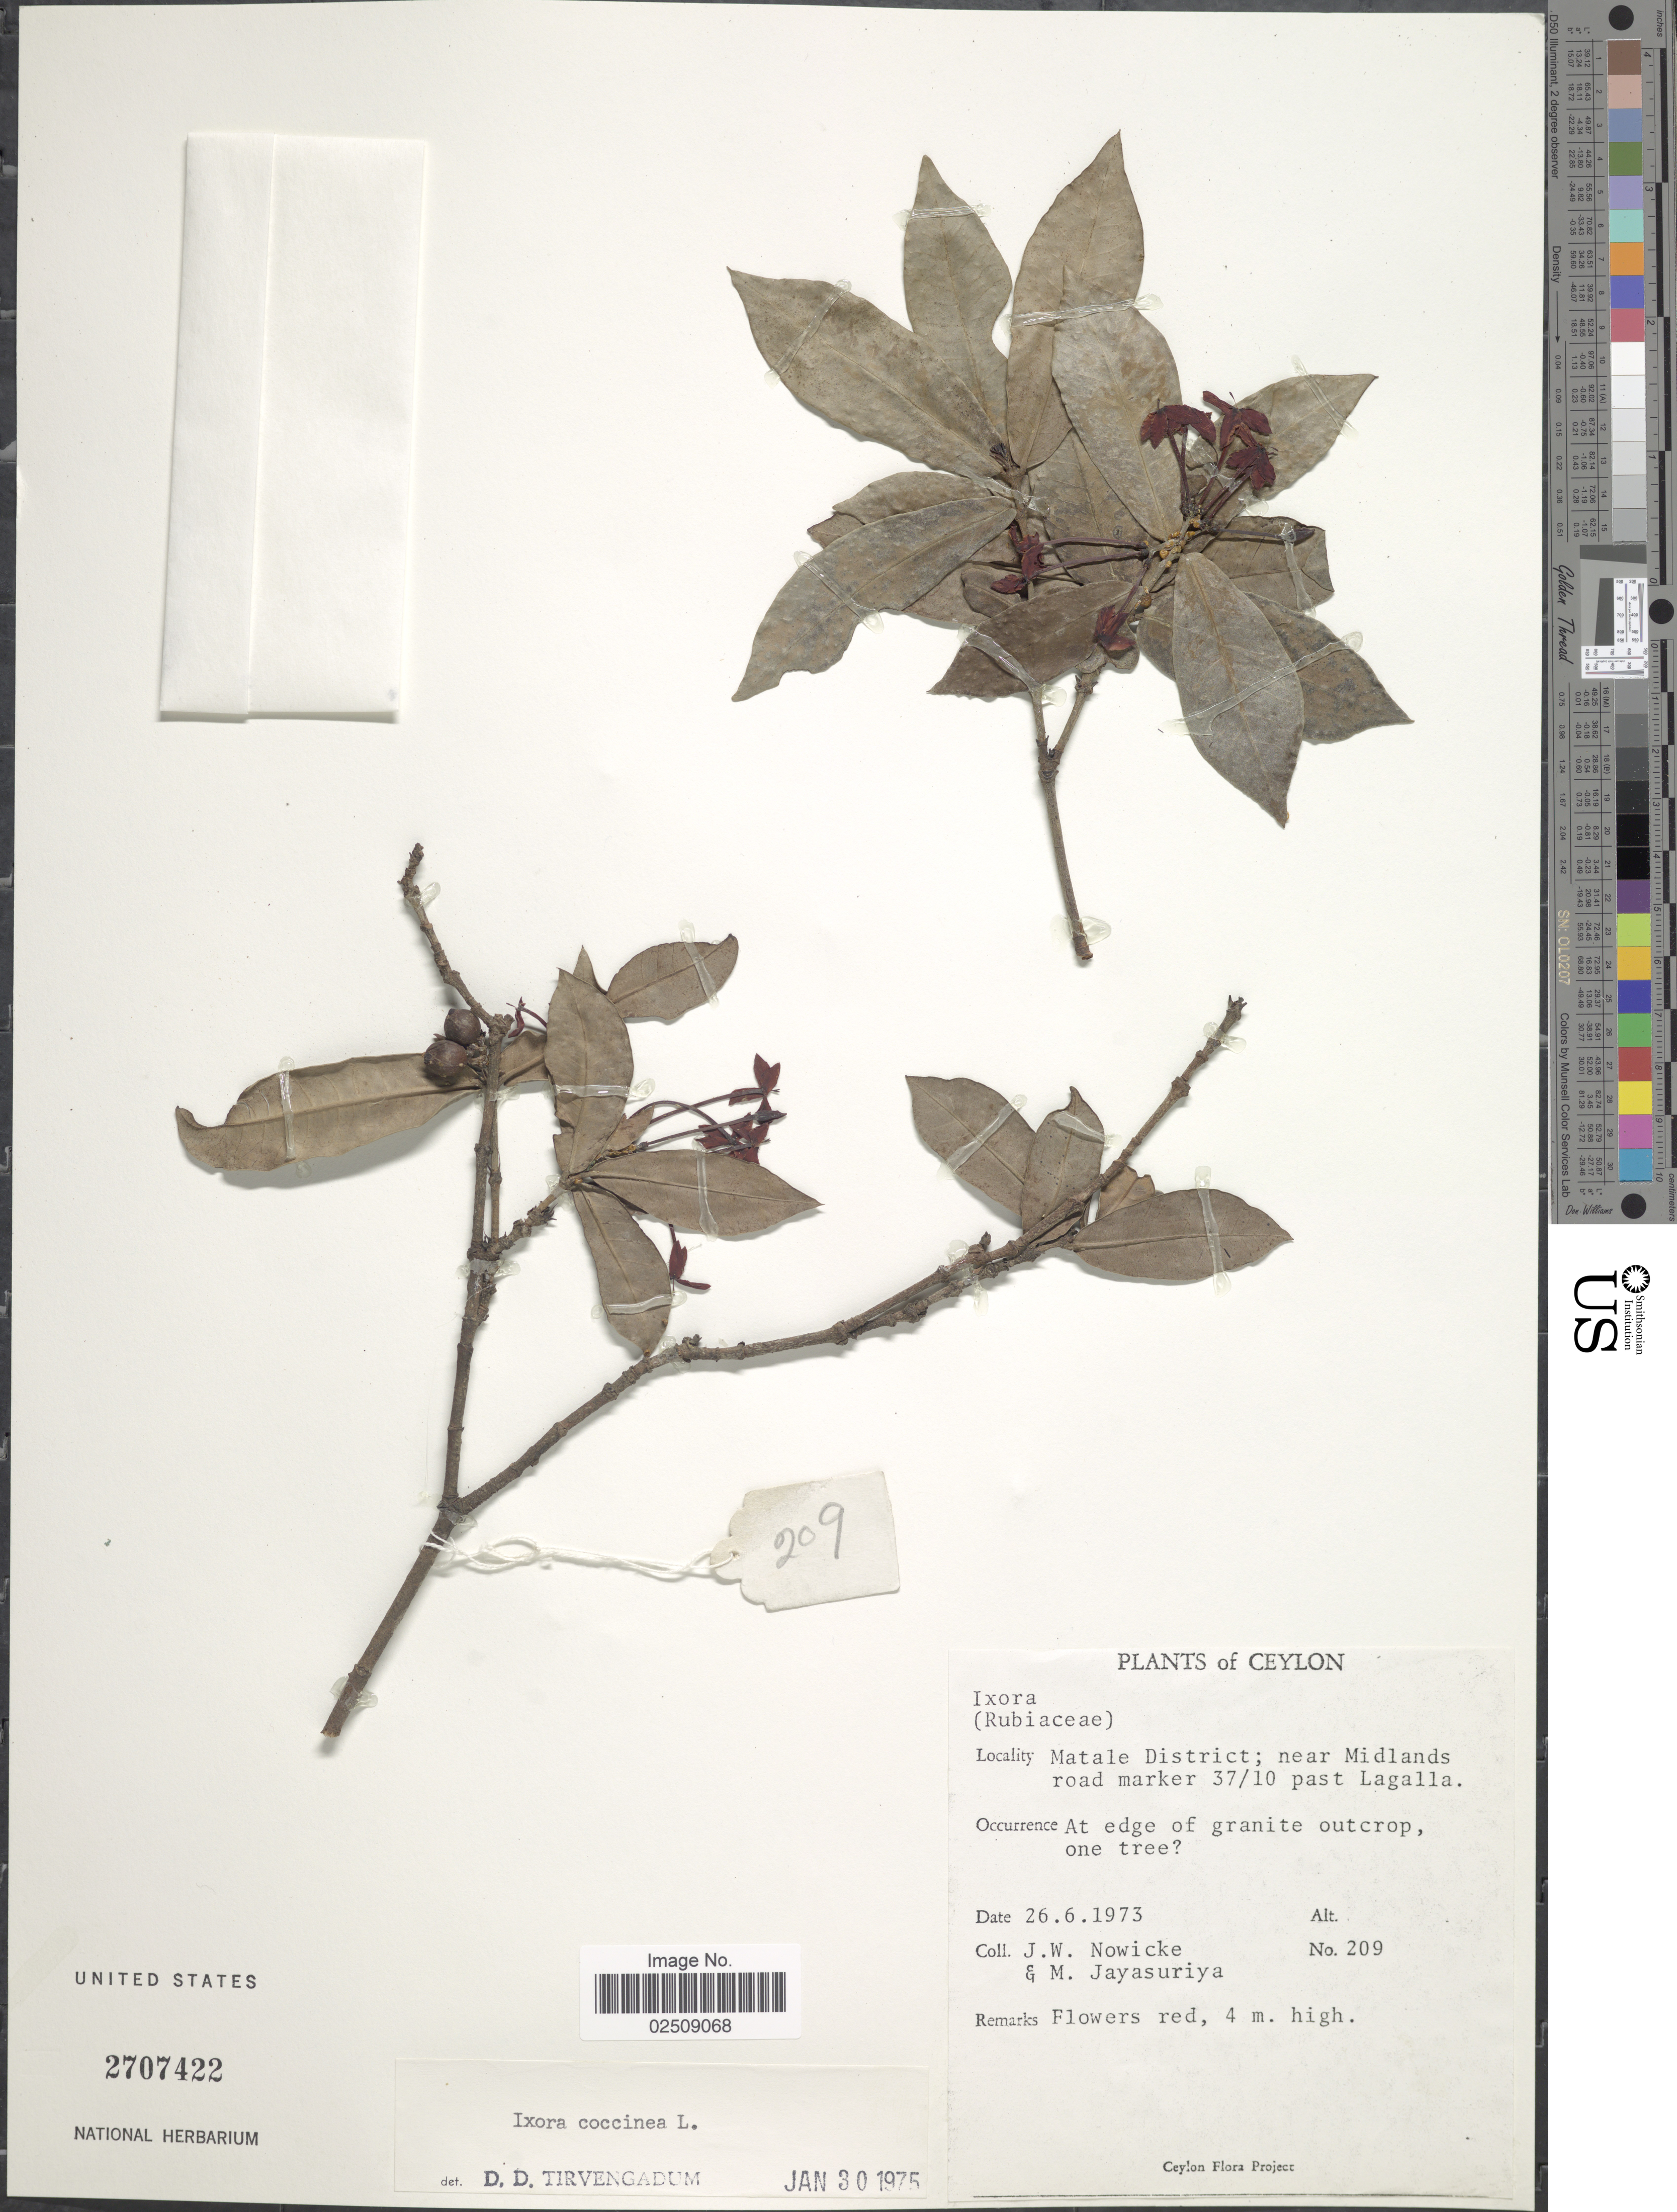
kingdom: Plantae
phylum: Tracheophyta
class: Magnoliopsida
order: Gentianales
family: Rubiaceae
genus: Ixora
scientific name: Ixora coccinea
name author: L.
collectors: J. W. Nowicke & M. Jayasuriya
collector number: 209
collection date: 1973-06-26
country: Sri Lanka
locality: Ceylon. Matale District; near Midlands road marker 37/10 past Lagalla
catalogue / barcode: US 2707422